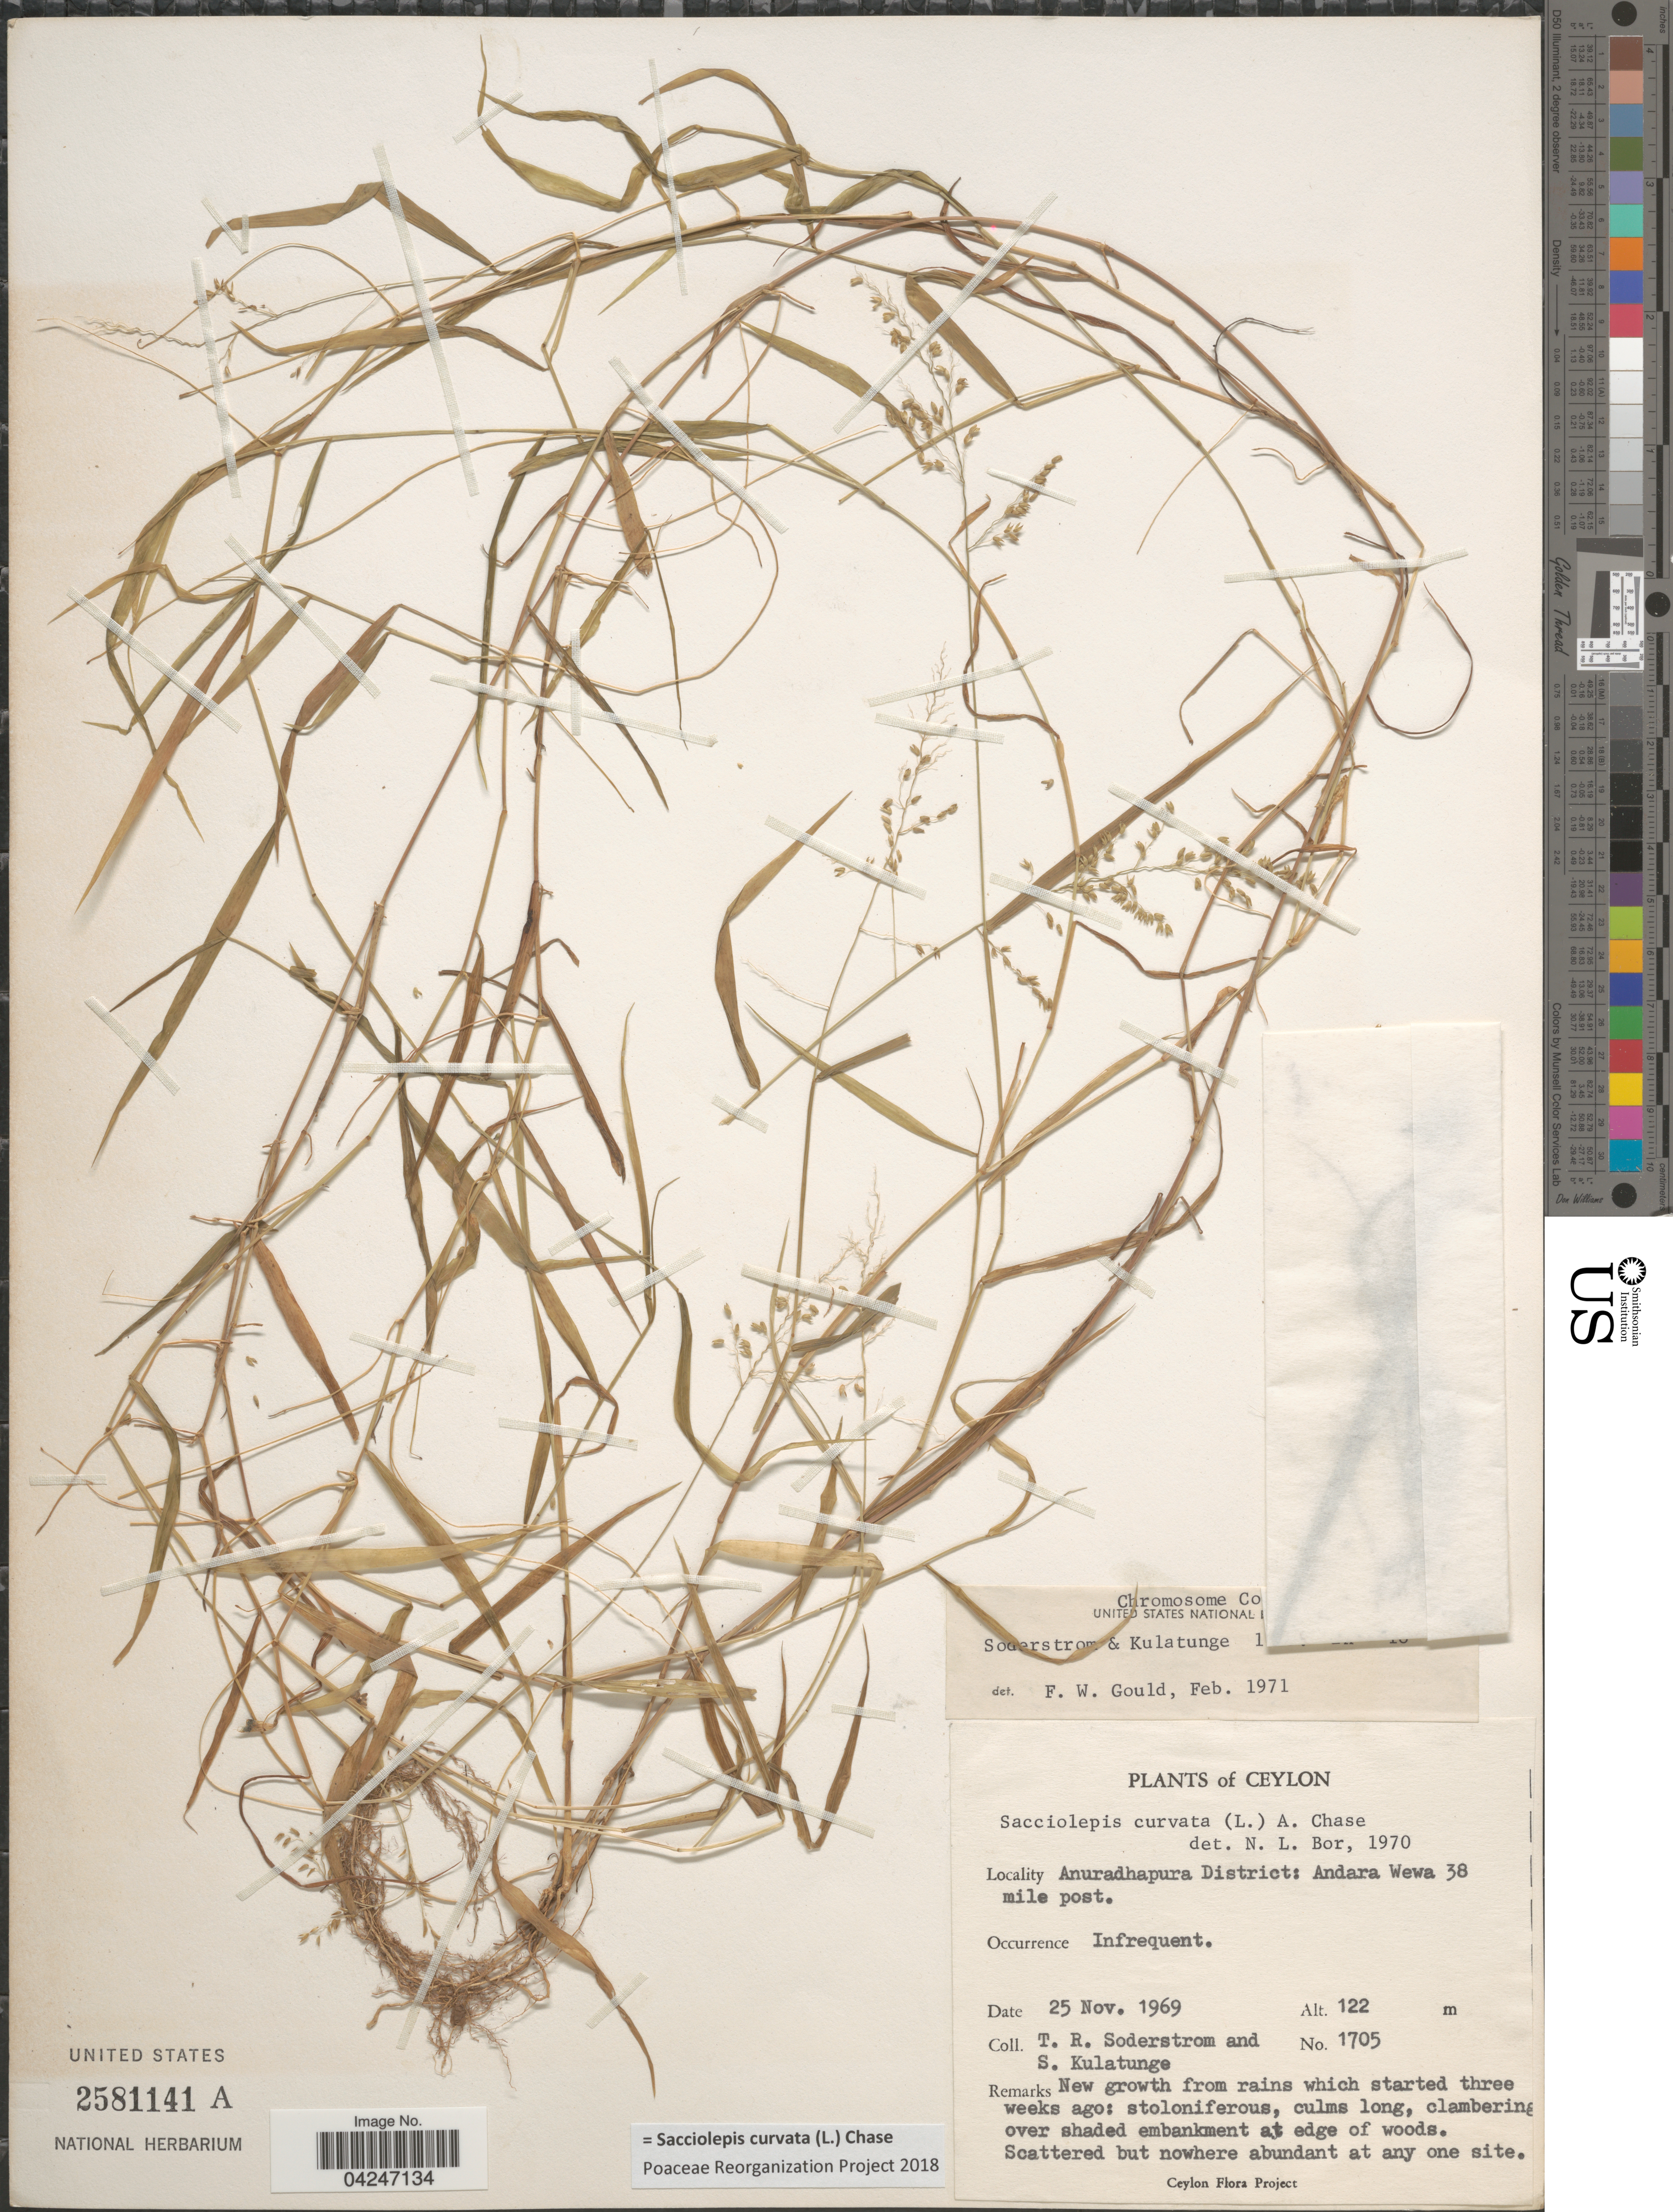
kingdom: Plantae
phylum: Tracheophyta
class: Liliopsida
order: Poales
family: Poaceae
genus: Sacciolepis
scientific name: Sacciolepis curvata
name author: (L.) Chase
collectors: T. R. Soderstrom & S. Kulatunge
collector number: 1705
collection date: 1969-11-25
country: Sri Lanka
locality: Ceylon. Anuradhapura District; Andara Wewa 38 mile post. Infrequent.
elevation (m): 122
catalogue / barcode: US 2581141A